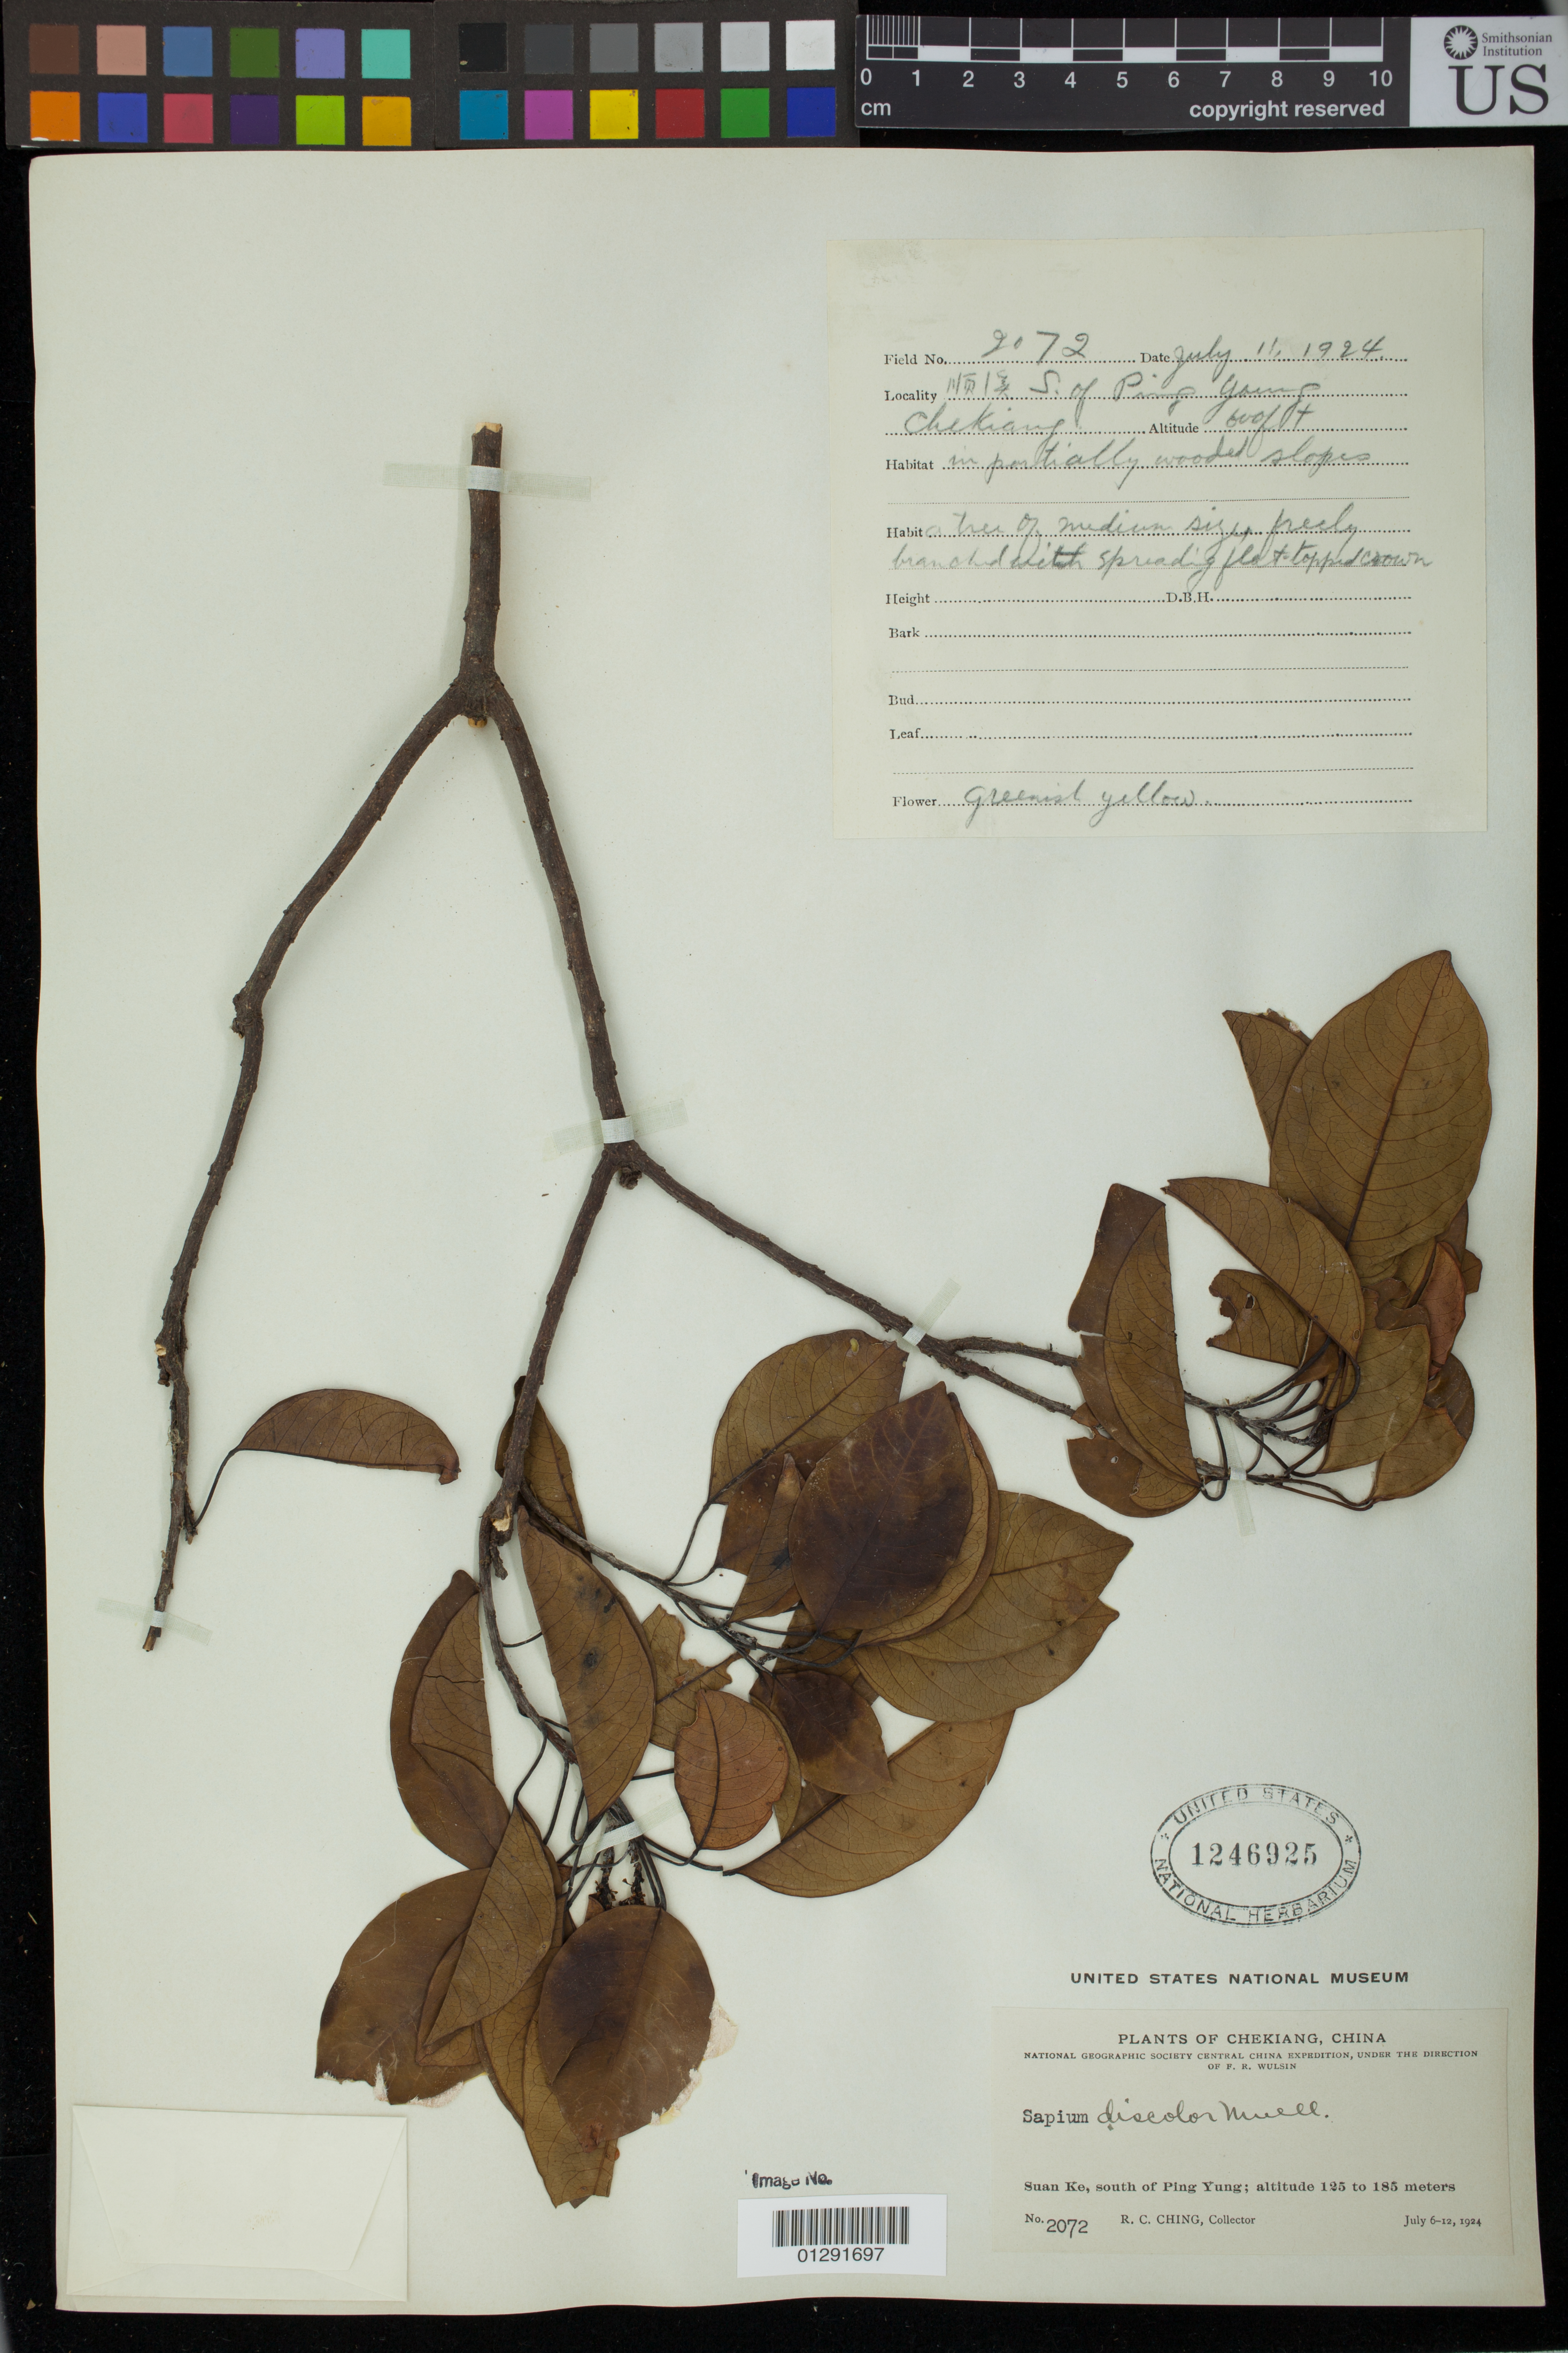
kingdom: Plantae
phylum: Tracheophyta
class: Magnoliopsida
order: Malpighiales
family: Euphorbiaceae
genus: Sapium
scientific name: Sapium discolor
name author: M. Arg.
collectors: R. C. Ching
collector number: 2072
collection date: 1924-07-06/1924-07-12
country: China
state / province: Zhejiang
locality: Suan Ke, S of Ping Yung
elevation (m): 125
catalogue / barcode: US 1246925